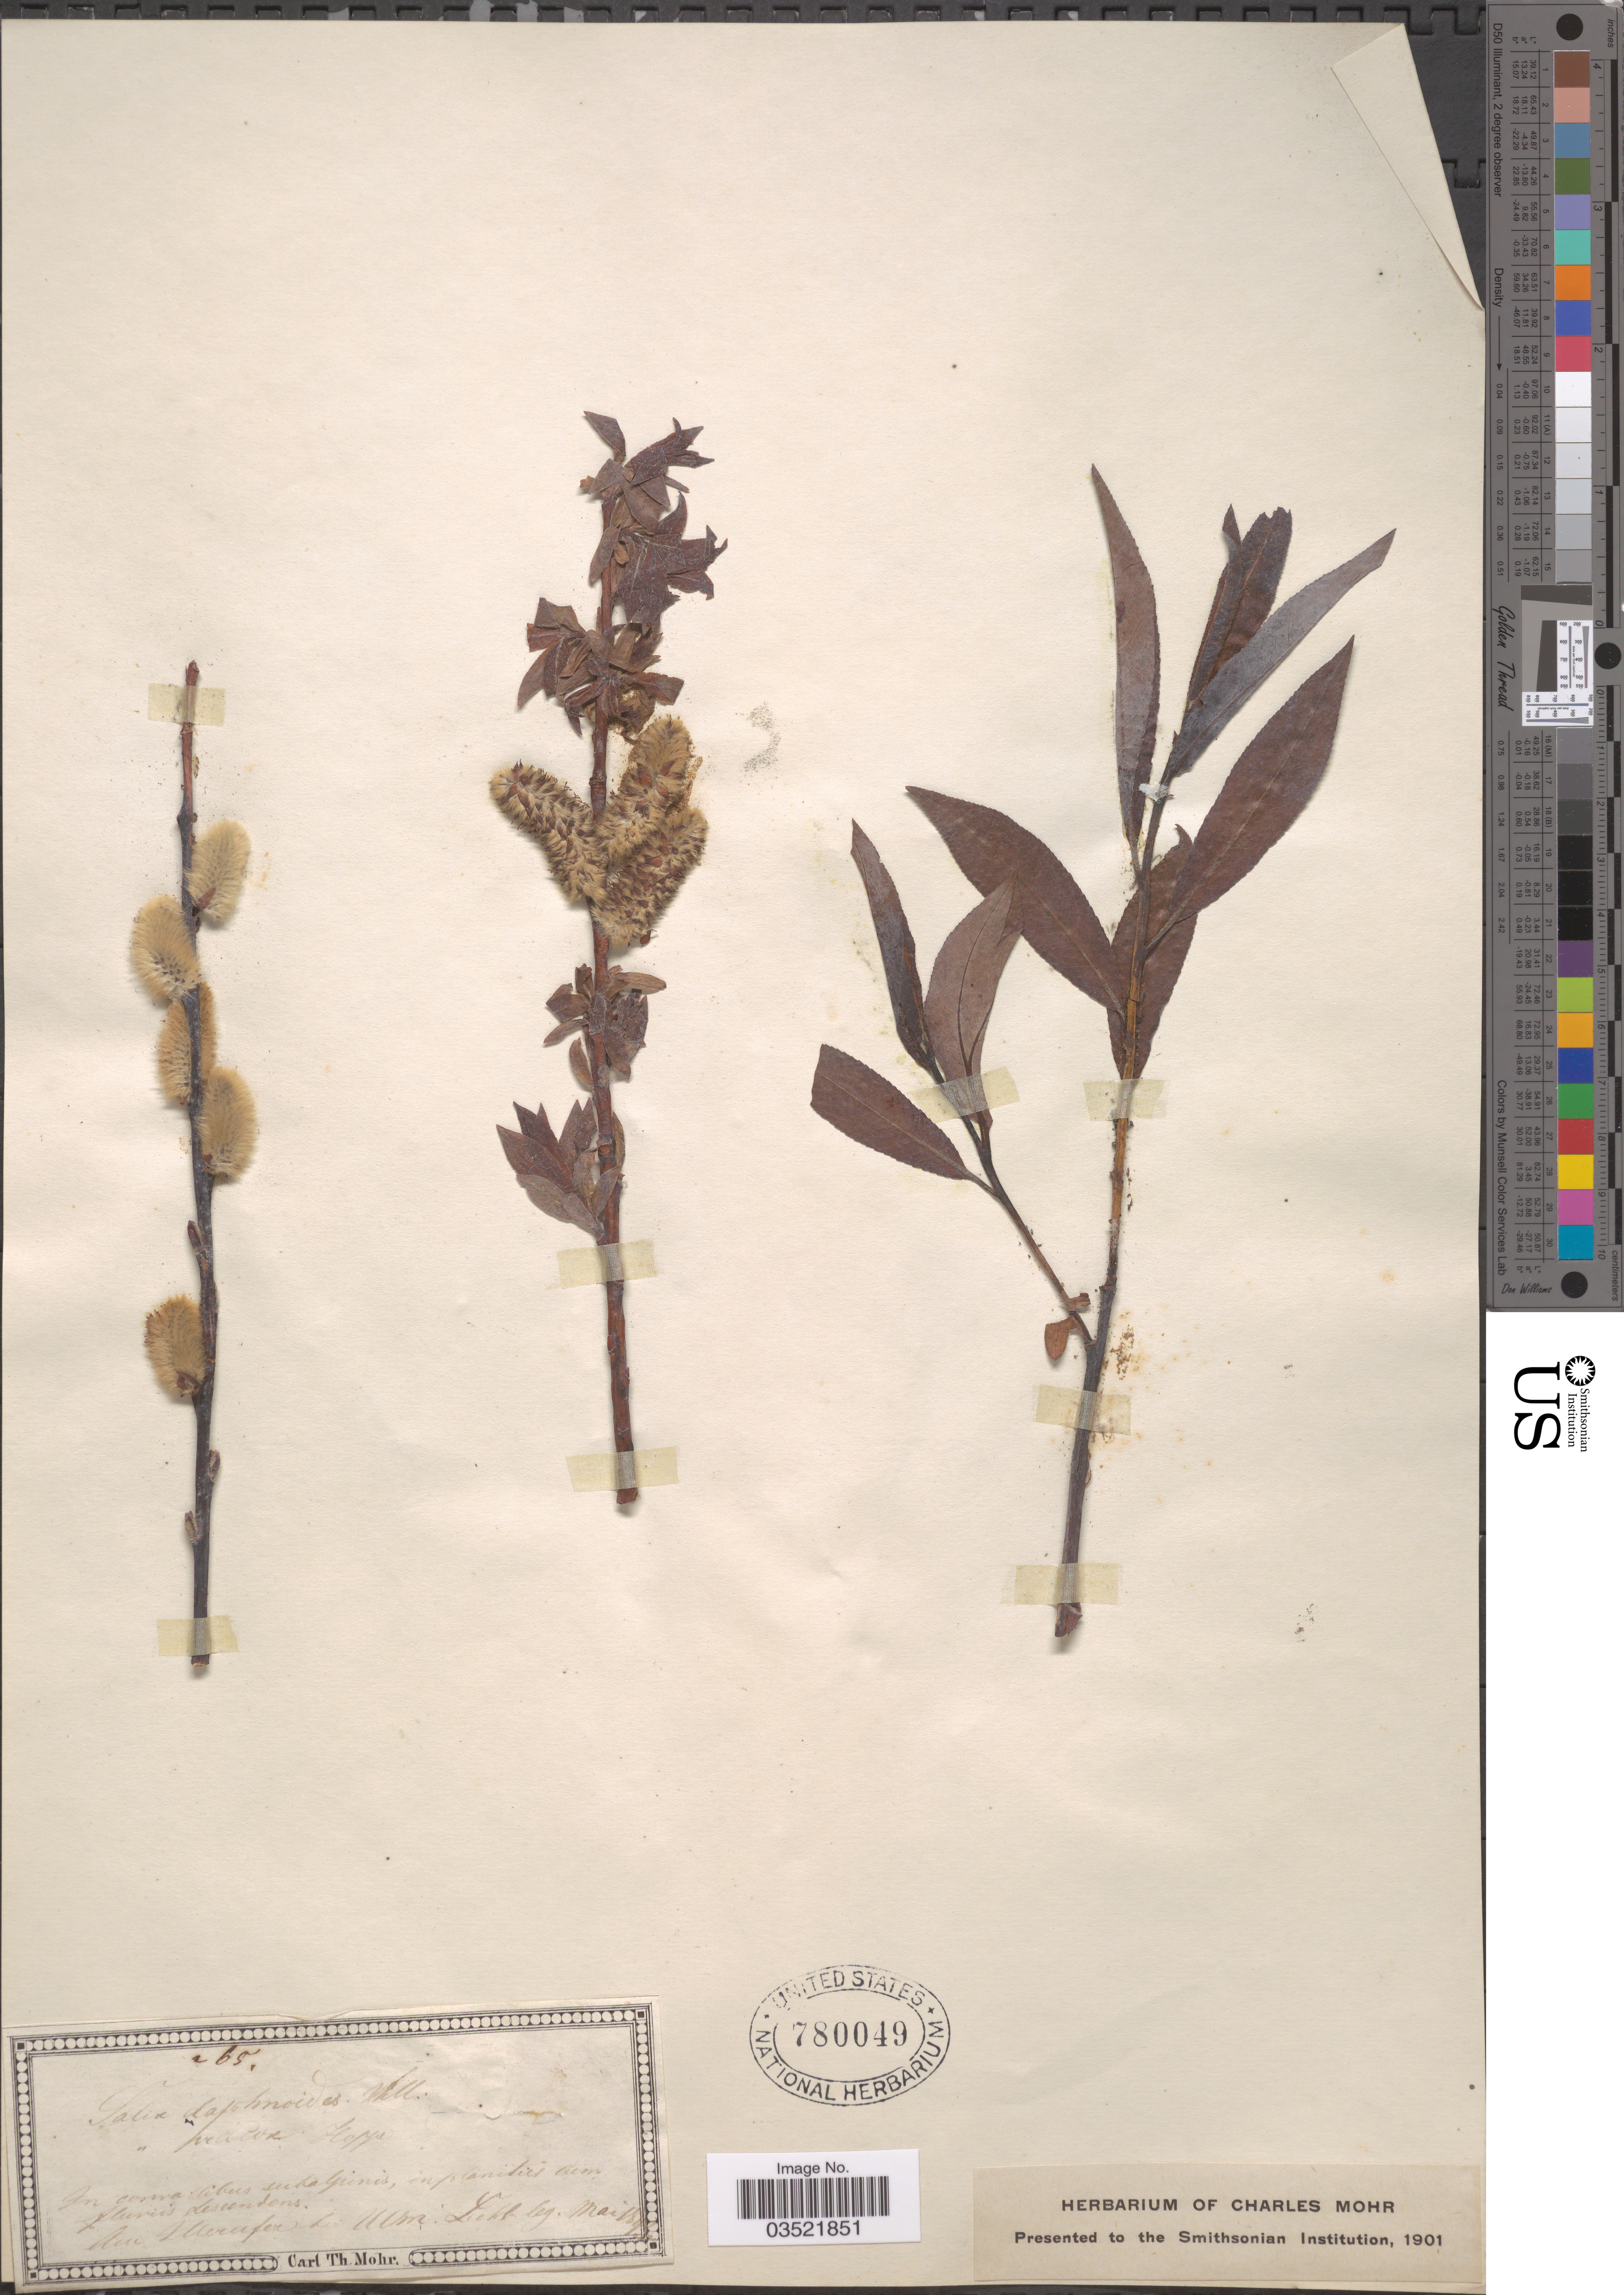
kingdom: Plantae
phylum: Tracheophyta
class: Magnoliopsida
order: Malpighiales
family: Salicaceae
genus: Salix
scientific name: Salix daphnoides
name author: Vill.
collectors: ex herb. C.T. Mohr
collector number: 265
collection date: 1846-05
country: Germany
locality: In corwallibus [interpreted] suba [interpreted] Grinis [interpreted]. Am Merufer d. [interpreted] Ulm.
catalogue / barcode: US 780049